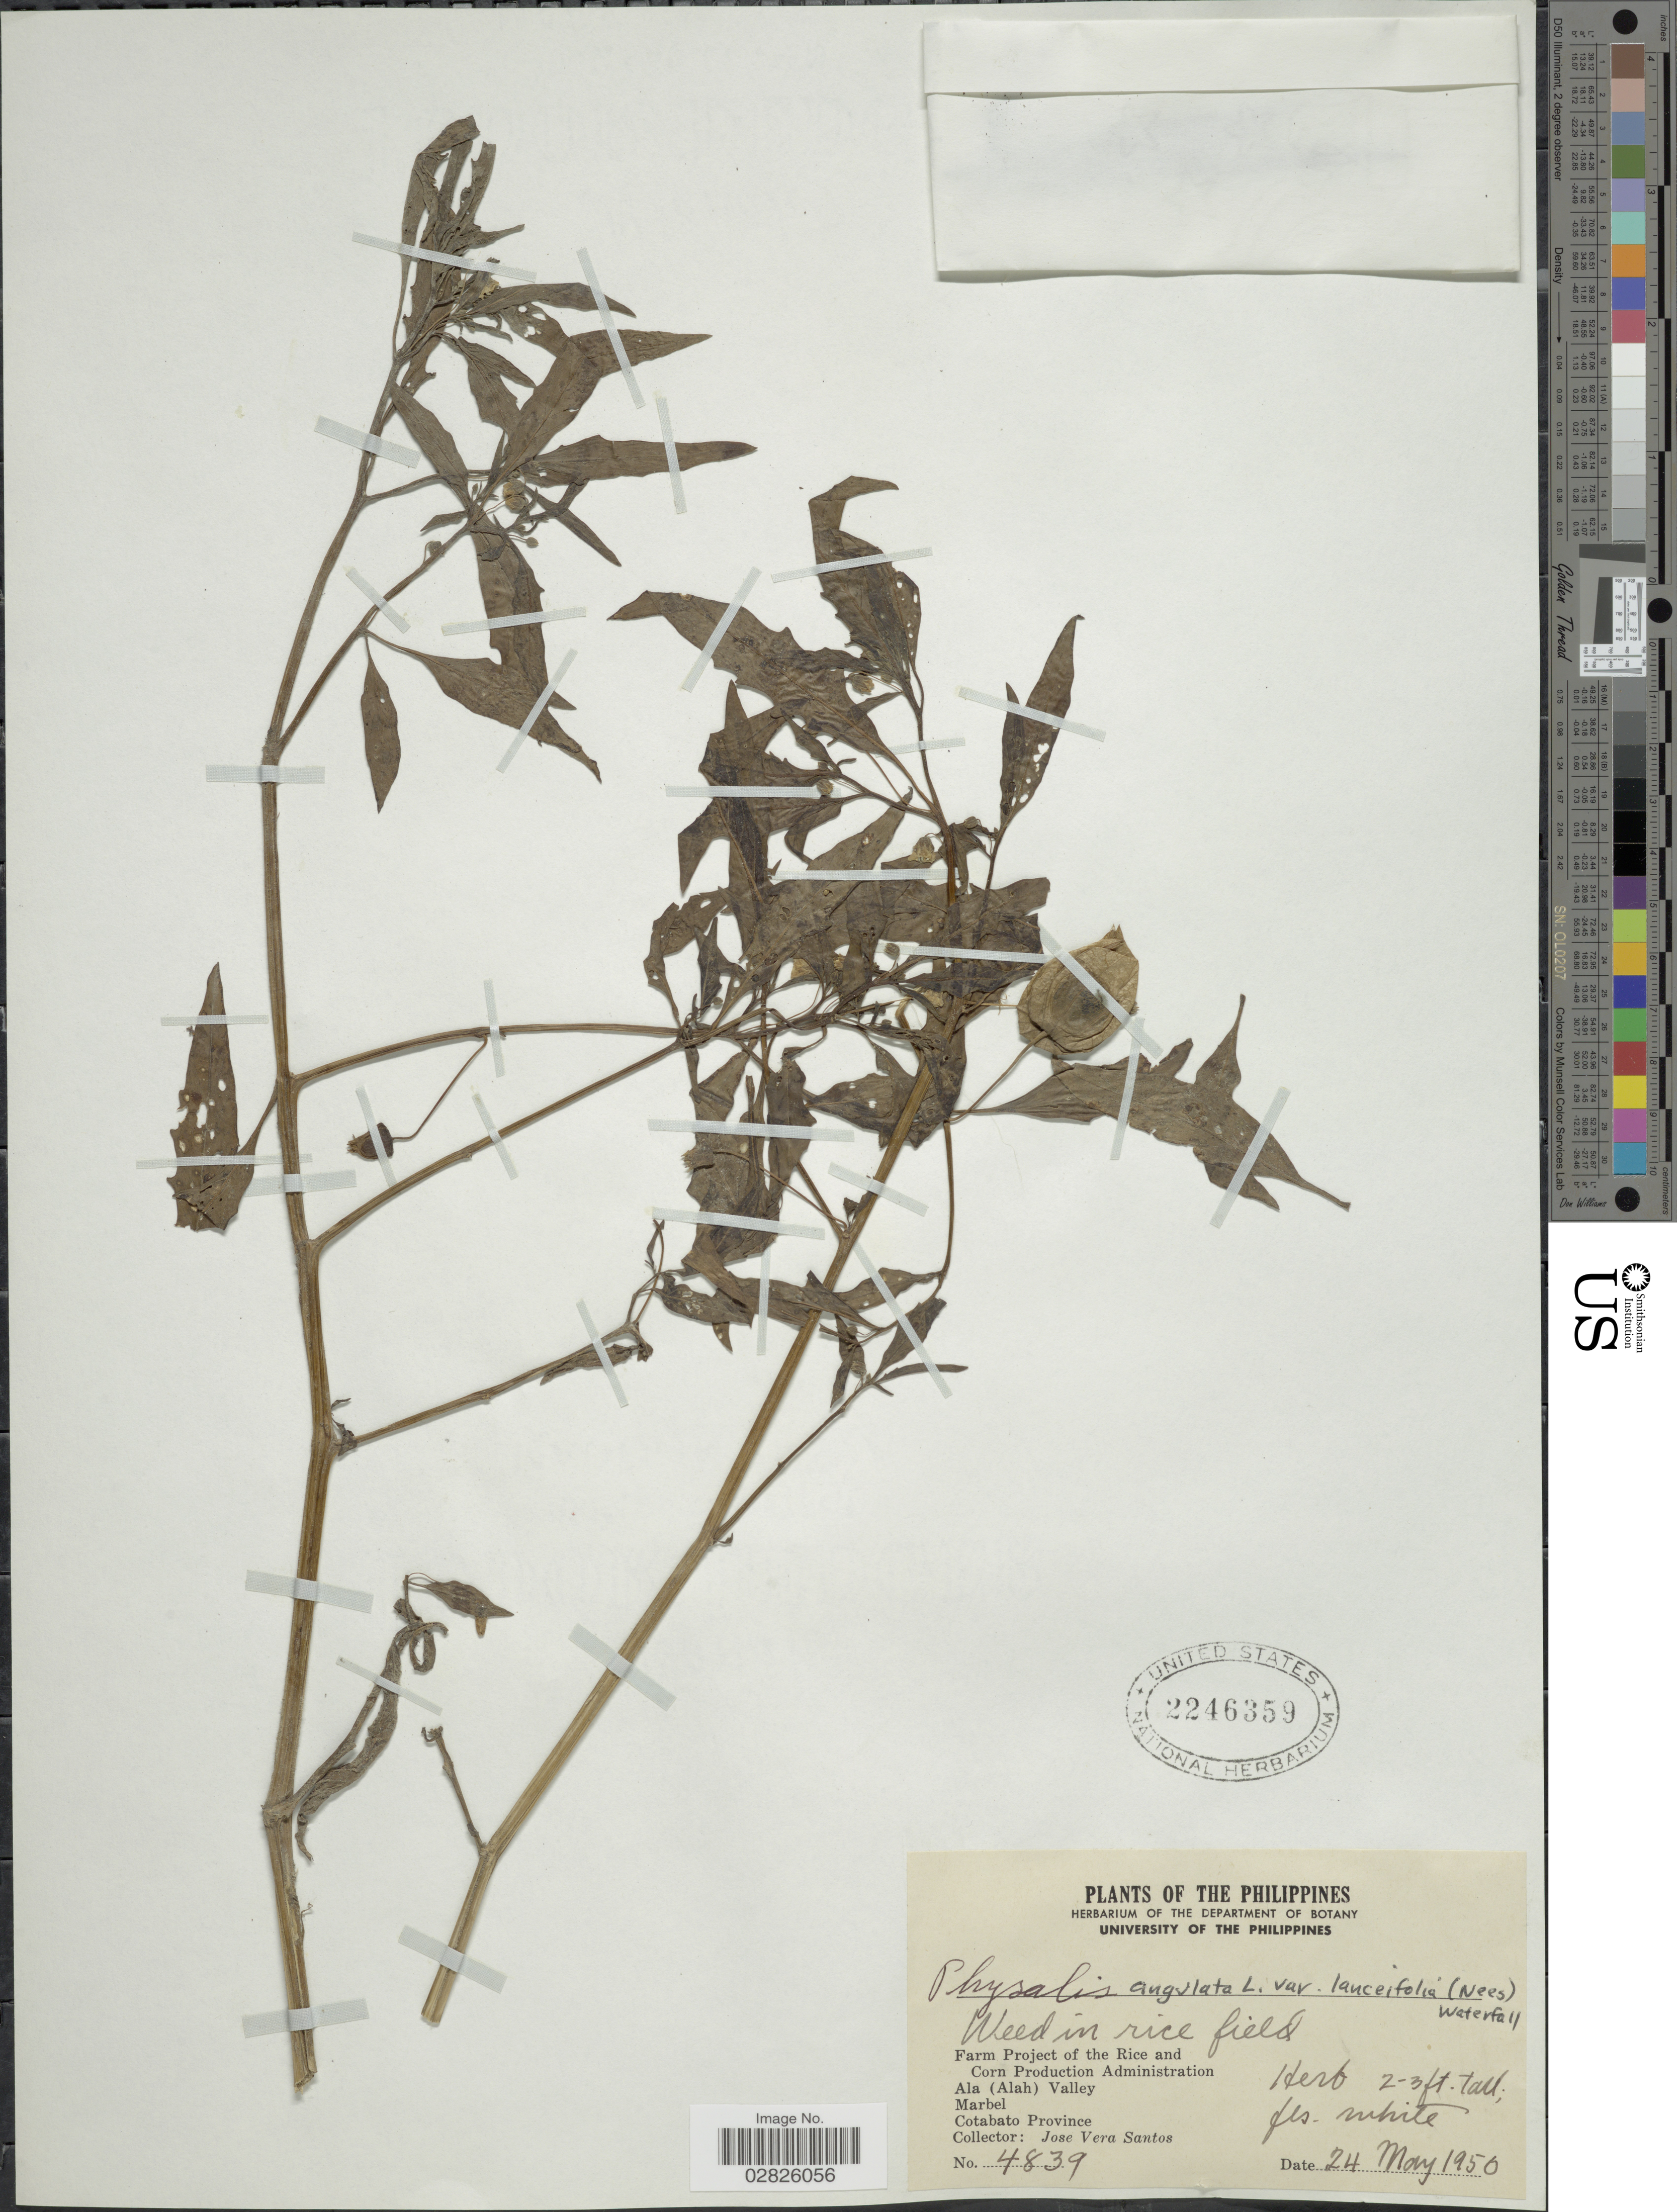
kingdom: Plantae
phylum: Tracheophyta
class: Magnoliopsida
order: Solanales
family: Solanaceae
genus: Physalis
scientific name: Physalis lanceifolia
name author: Nees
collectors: J. V. Santos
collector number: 4839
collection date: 1950-05-24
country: Philippines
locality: Farm Project of the Rice and Corn Production Administration. Ala (Alah) Valley. Marbel, Cotabato Province.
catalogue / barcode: US 2246359